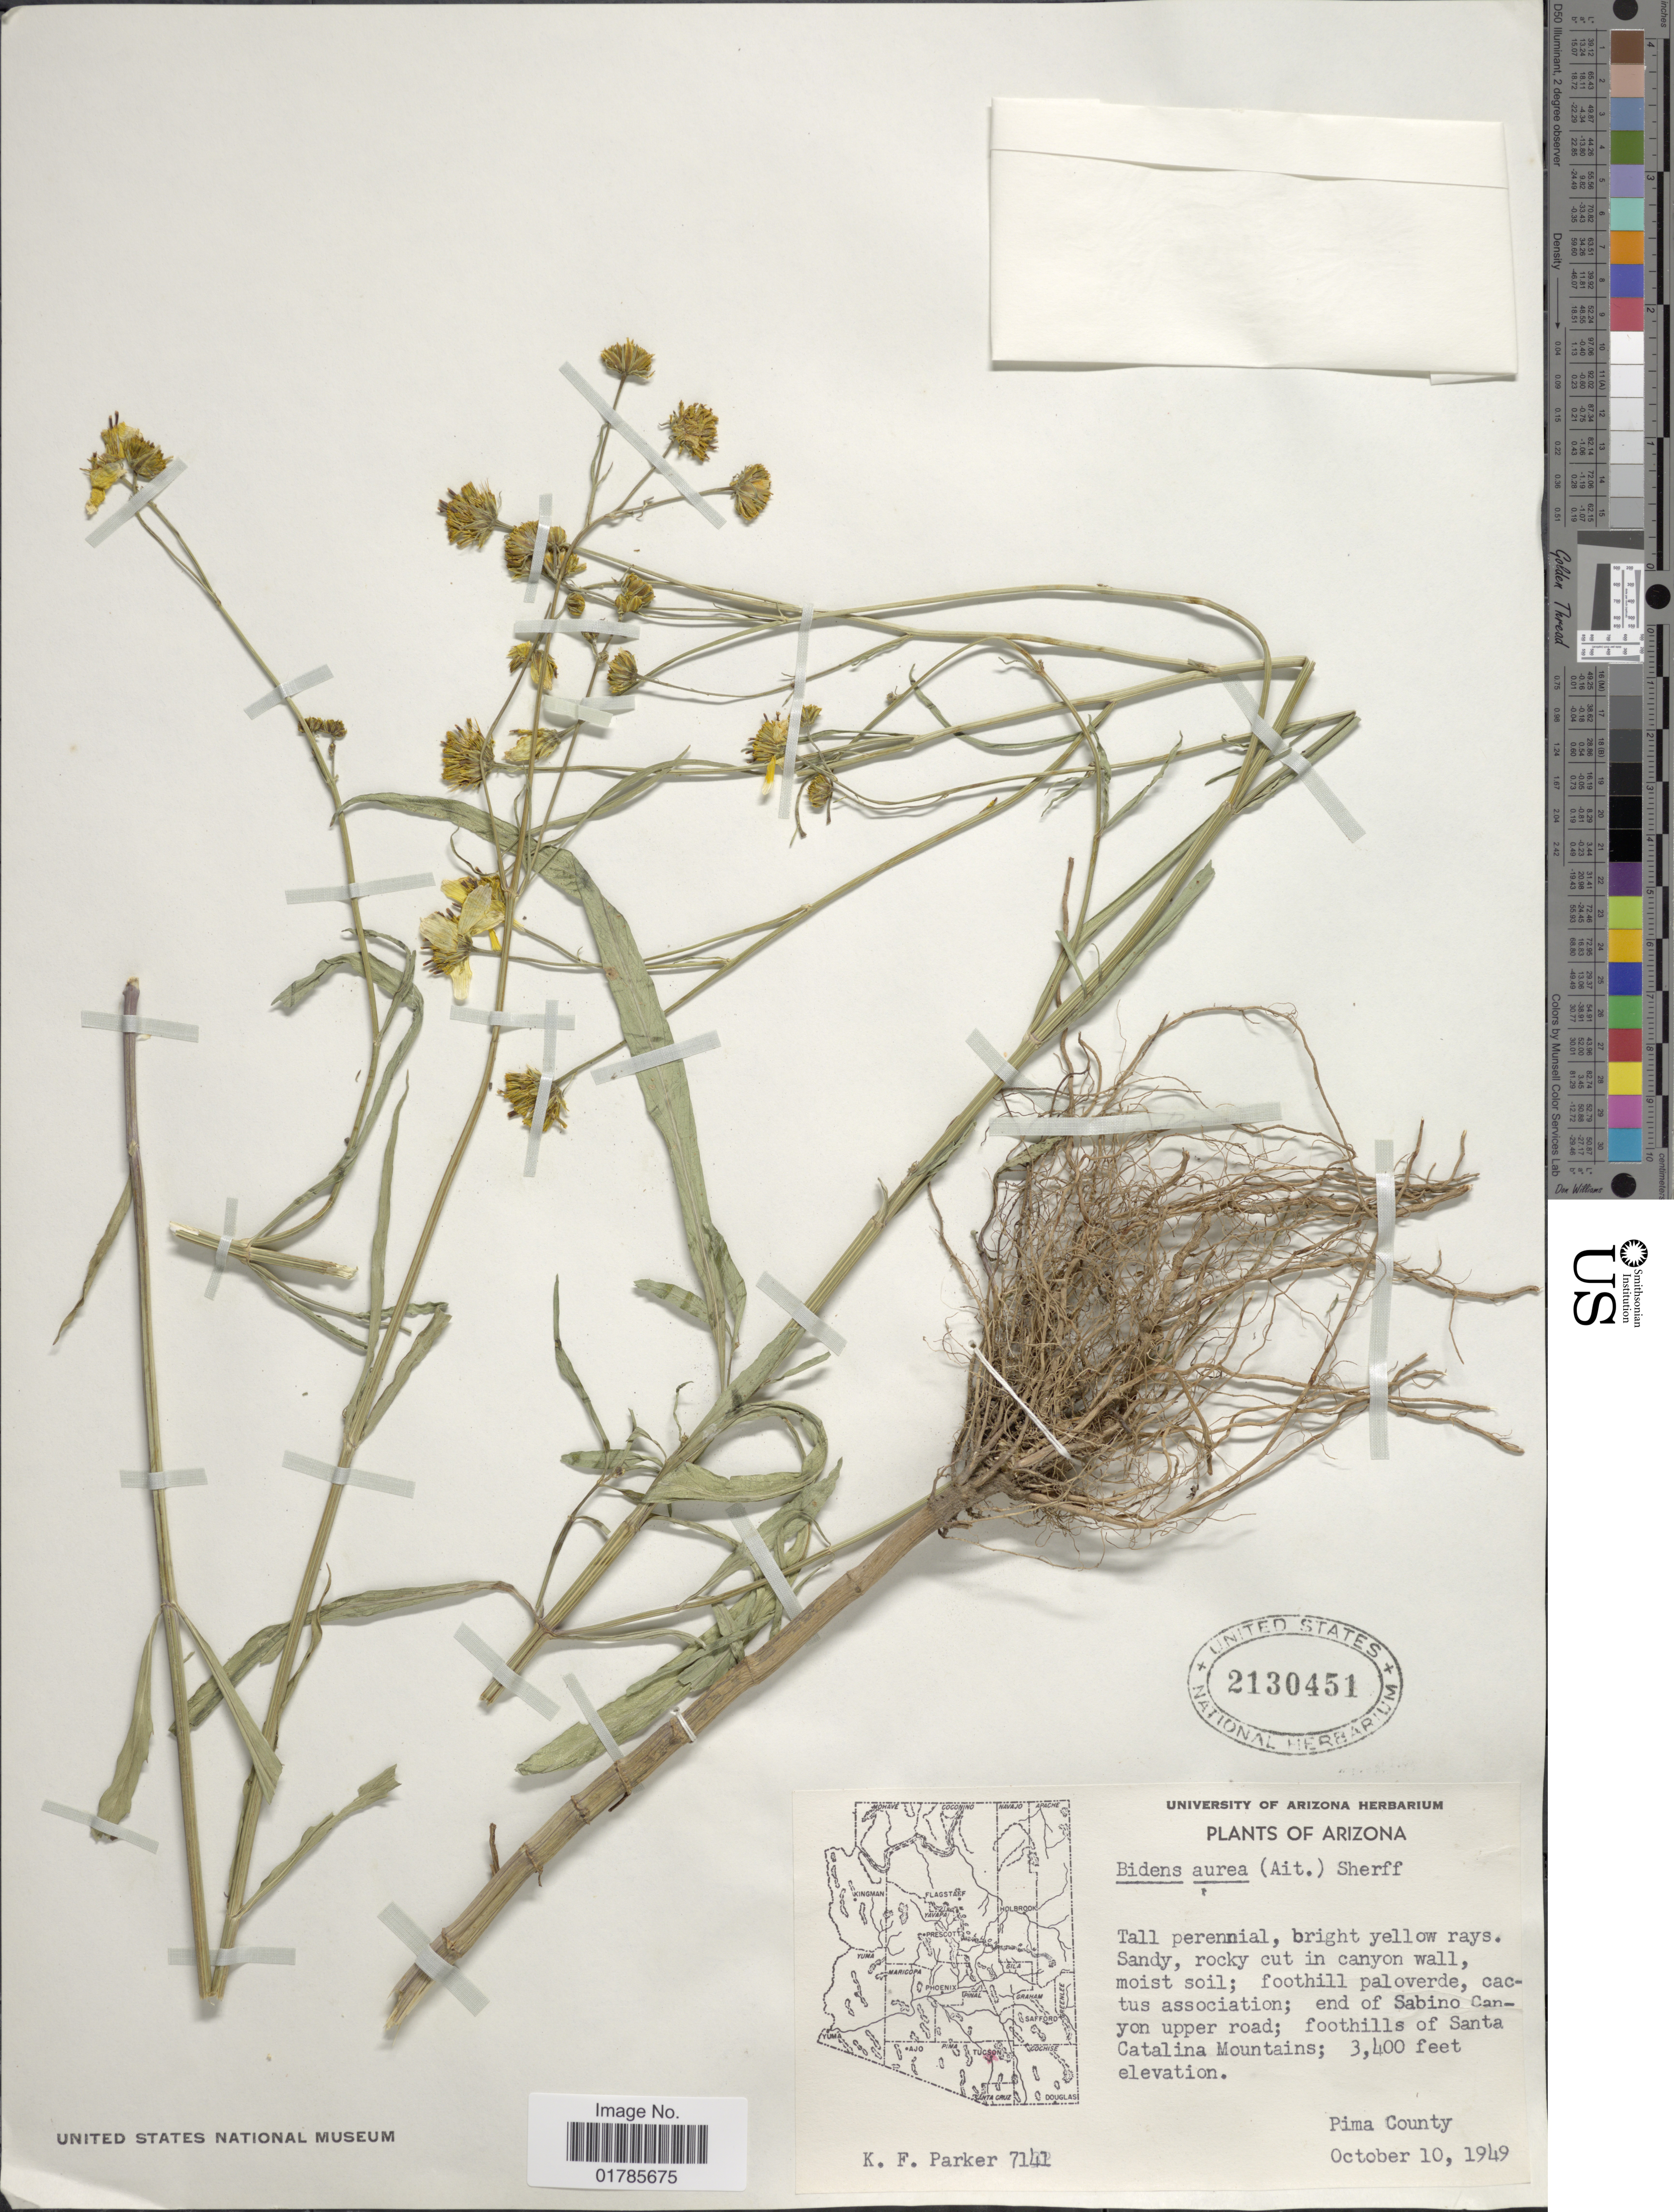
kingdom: Plantae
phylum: Tracheophyta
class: Magnoliopsida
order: Asterales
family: Asteraceae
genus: Bidens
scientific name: Bidens aurea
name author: (Aiton) Sherff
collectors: K. F. Parker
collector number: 7141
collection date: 1949-10-10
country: United States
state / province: Arizona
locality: End of Sabino Canyon upper road; foothills of Santa Catalina Mountains, Pima County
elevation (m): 1036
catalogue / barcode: US 2130451